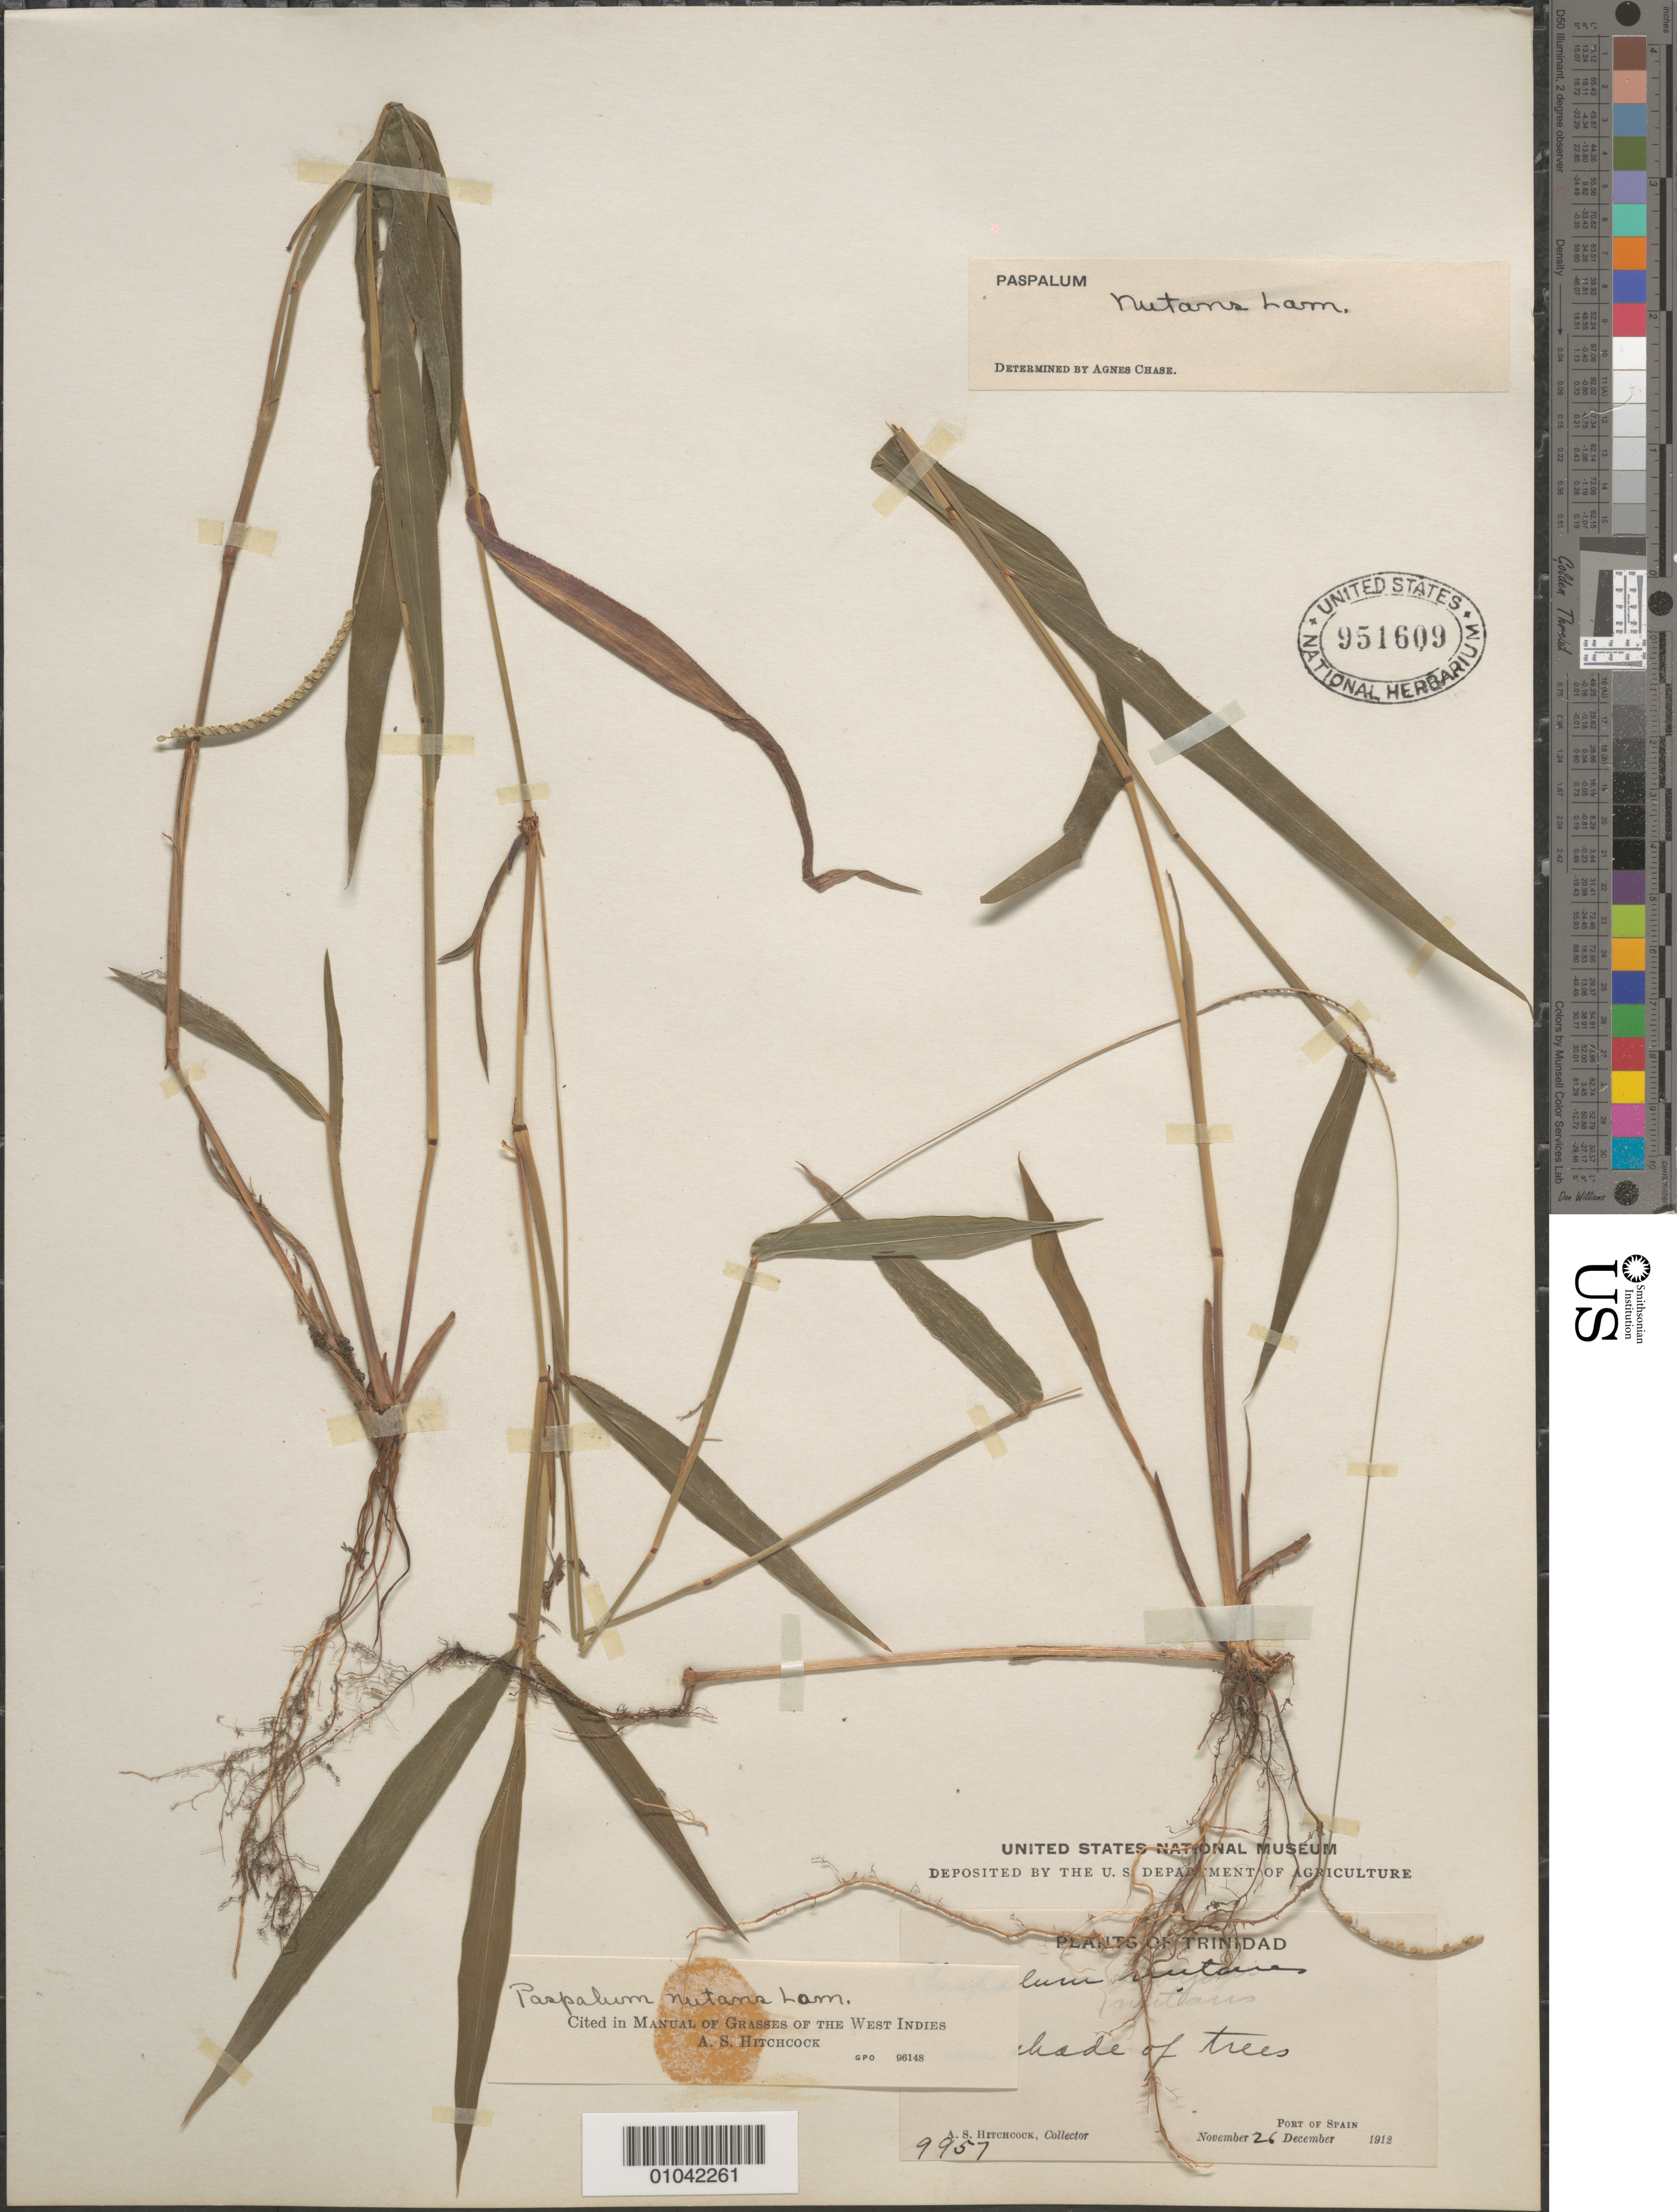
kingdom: Plantae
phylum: Tracheophyta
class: Liliopsida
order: Poales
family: Poaceae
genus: Paspalum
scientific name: Paspalum nutans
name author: Lam.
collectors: A. S. Hitchcock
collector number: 9957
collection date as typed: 26 Nov 1912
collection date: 1912-11-26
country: Trinidad and Tobago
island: Trinidad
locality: Port of Spain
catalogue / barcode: US 951609